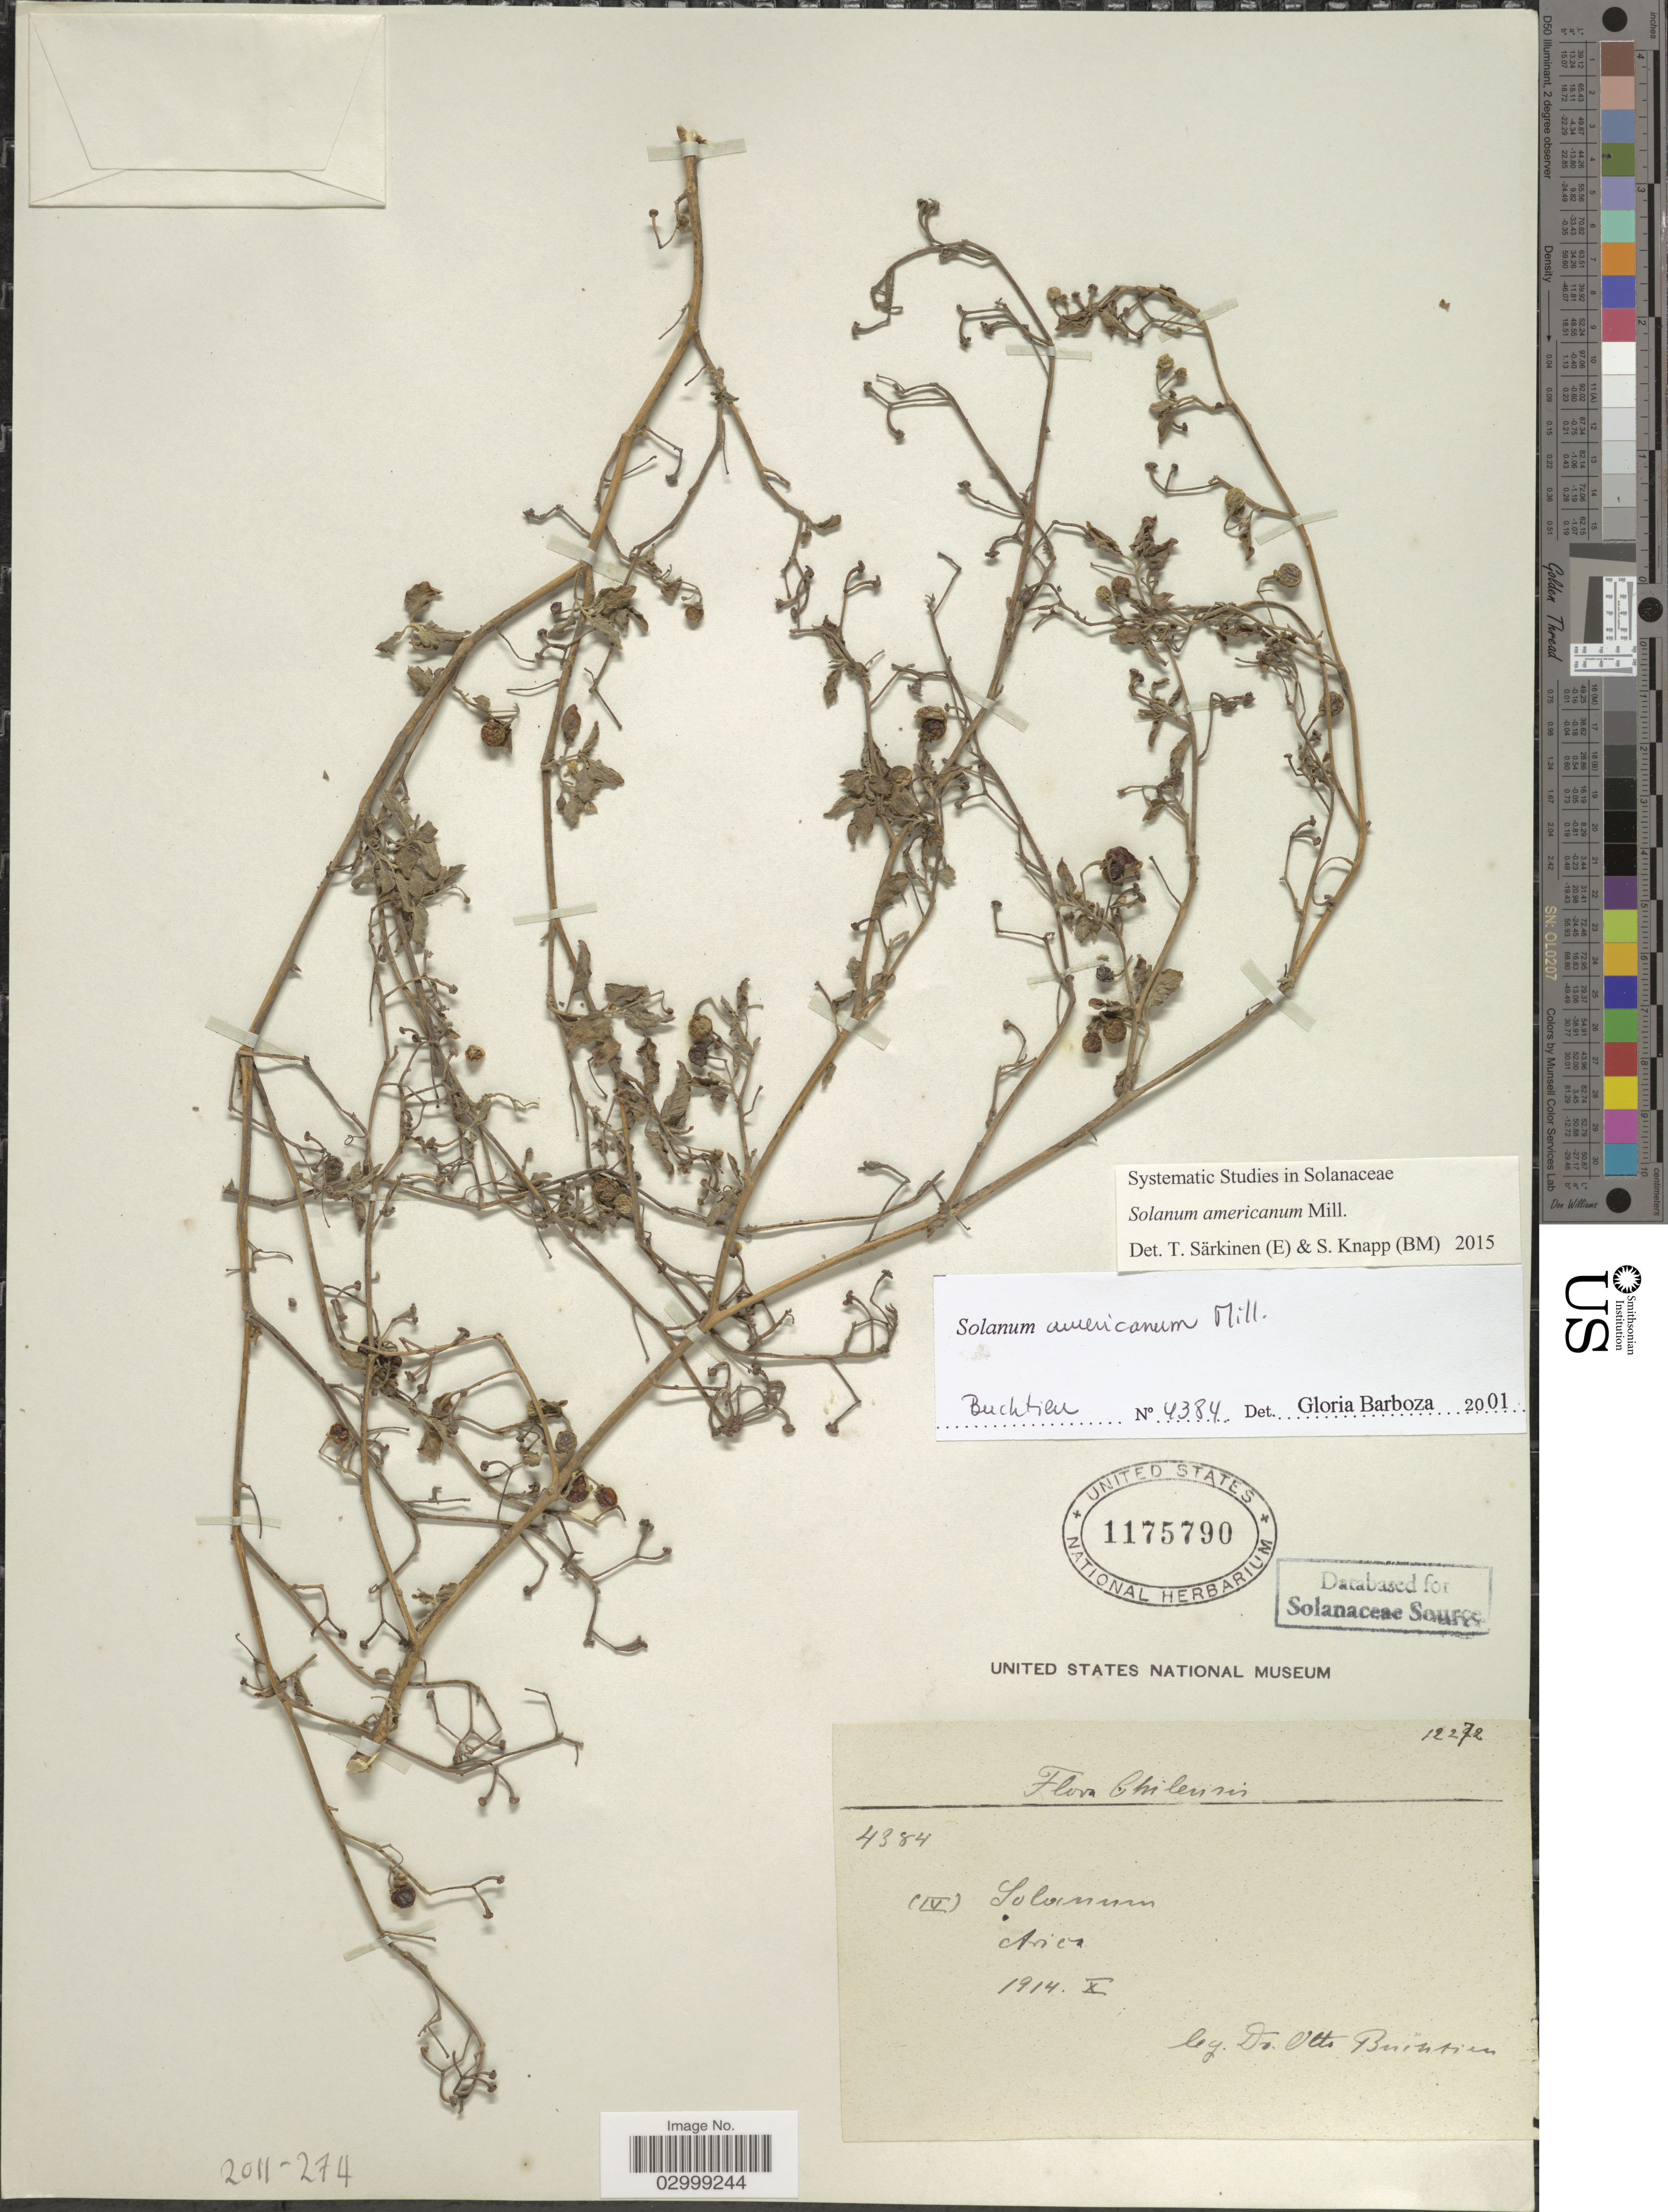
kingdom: Plantae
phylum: Tracheophyta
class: Magnoliopsida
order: Solanales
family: Solanaceae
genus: Solanum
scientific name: Solanum americanum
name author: Mill.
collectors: O. Buchtien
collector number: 4384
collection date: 1914-10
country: Chile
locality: Arica.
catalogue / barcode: US 1175790